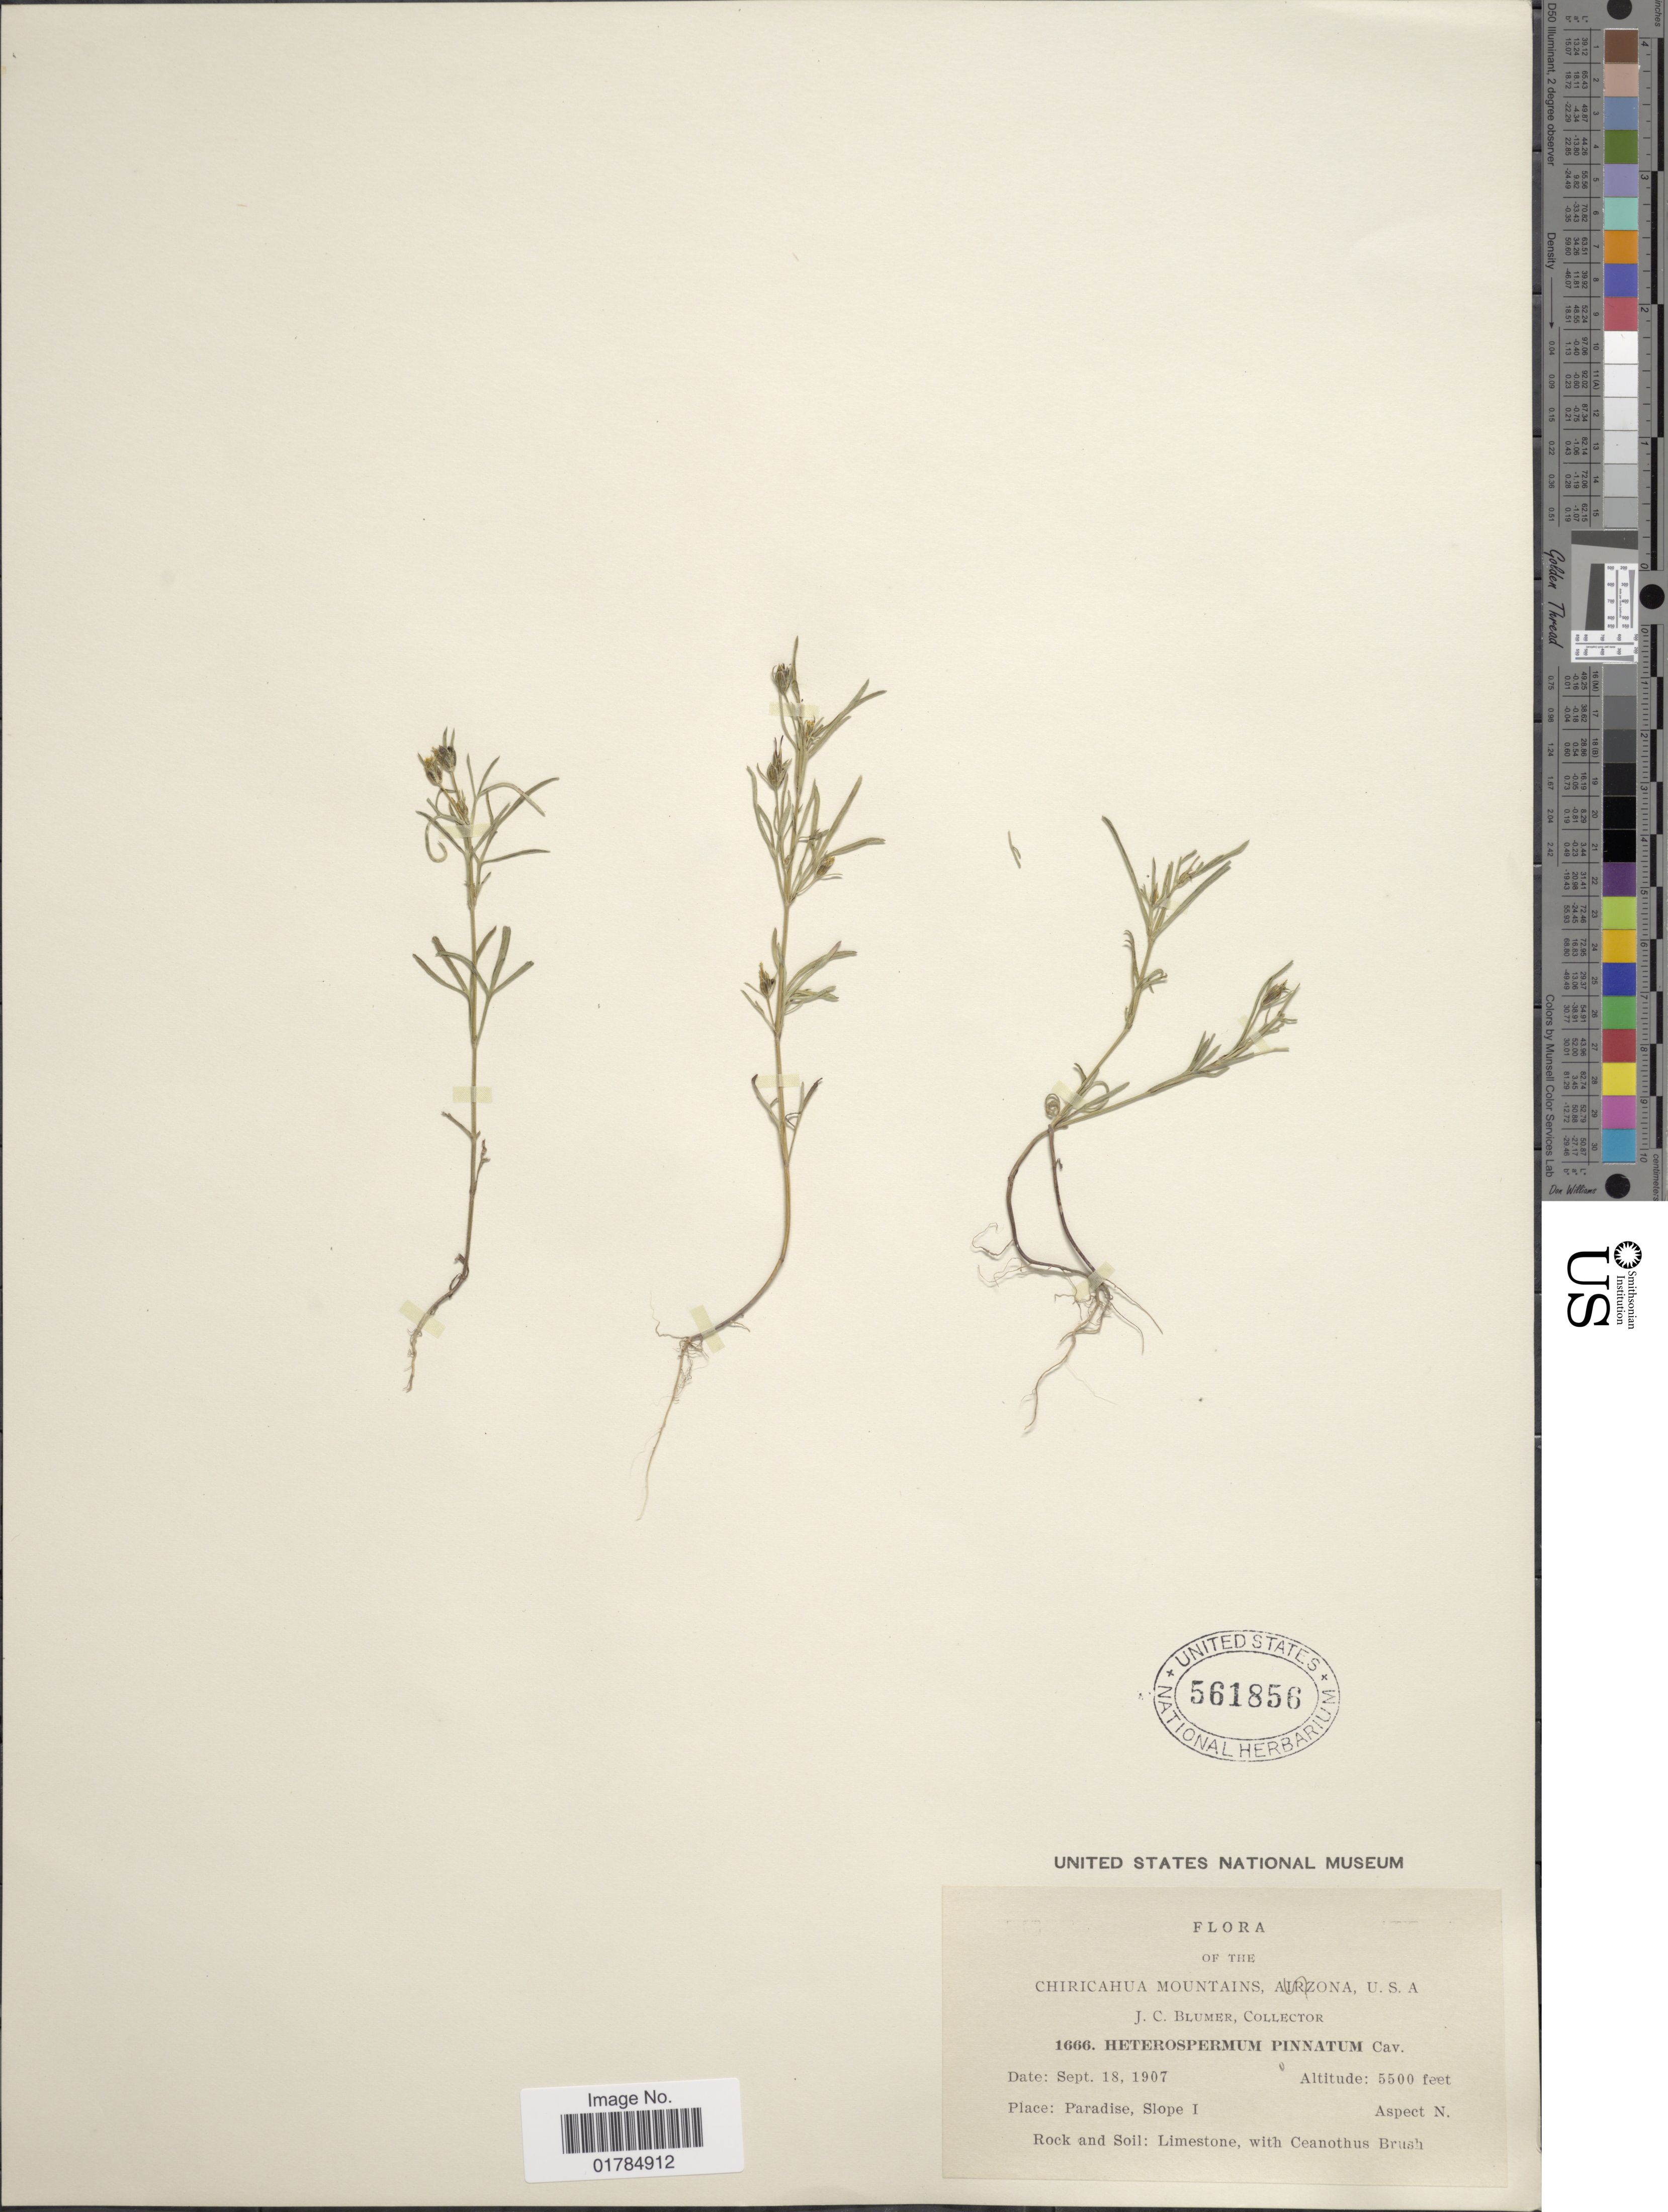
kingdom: Plantae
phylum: Tracheophyta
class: Magnoliopsida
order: Asterales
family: Asteraceae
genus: Heterosperma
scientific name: Heterosperma pinnatum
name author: Cav.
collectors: J. C. Blumer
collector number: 1666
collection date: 1907-09-18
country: United States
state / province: Arizona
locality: Chiricahua Mountains. Paradise, Slope I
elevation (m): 1676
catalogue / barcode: US 561856